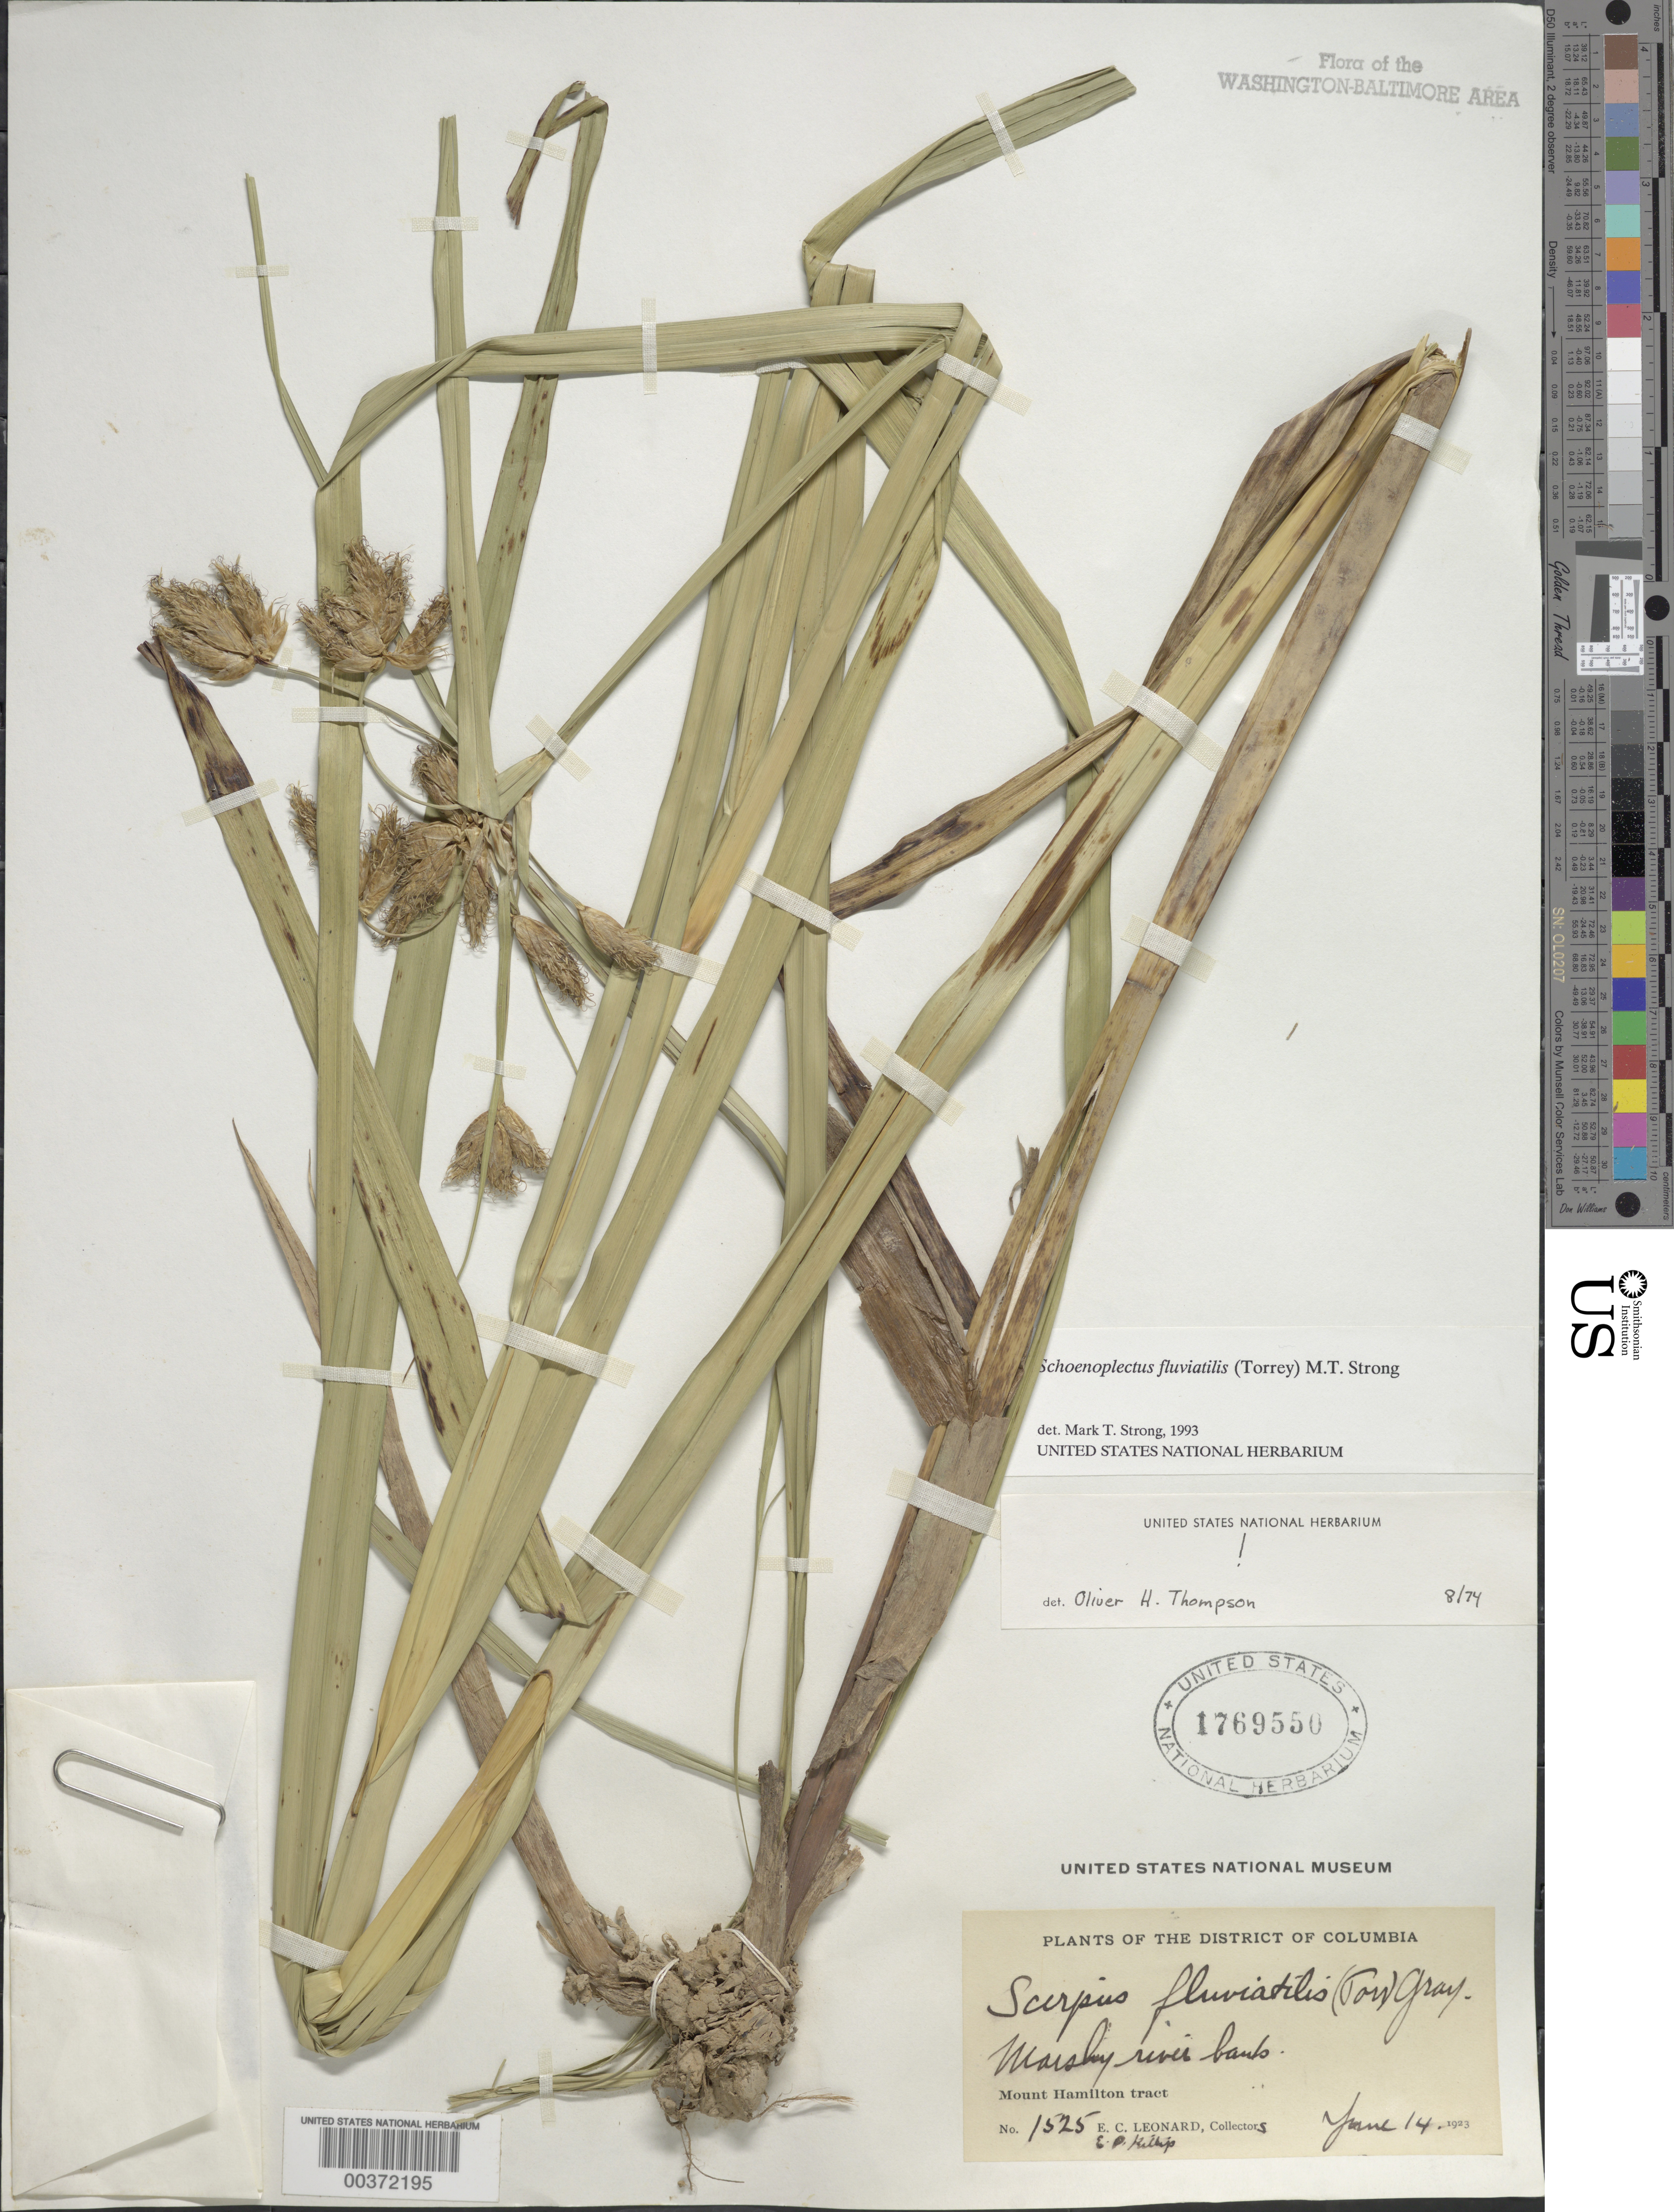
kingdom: Plantae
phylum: Tracheophyta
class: Liliopsida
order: Poales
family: Cyperaceae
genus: Bolboschoenus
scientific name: Bolboschoenus fluviatilis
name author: (Torr.) Soják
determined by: Strong, M. T., (US), Smithsonian Institution - National Museum of Natural History (UNITED STATES)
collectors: E. C. Leonard & E. P. Killip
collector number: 1525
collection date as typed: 14 Jun 1923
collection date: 1923-06-14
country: United States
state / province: District of Columbia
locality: Mount Hamilton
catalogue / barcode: US 1769550